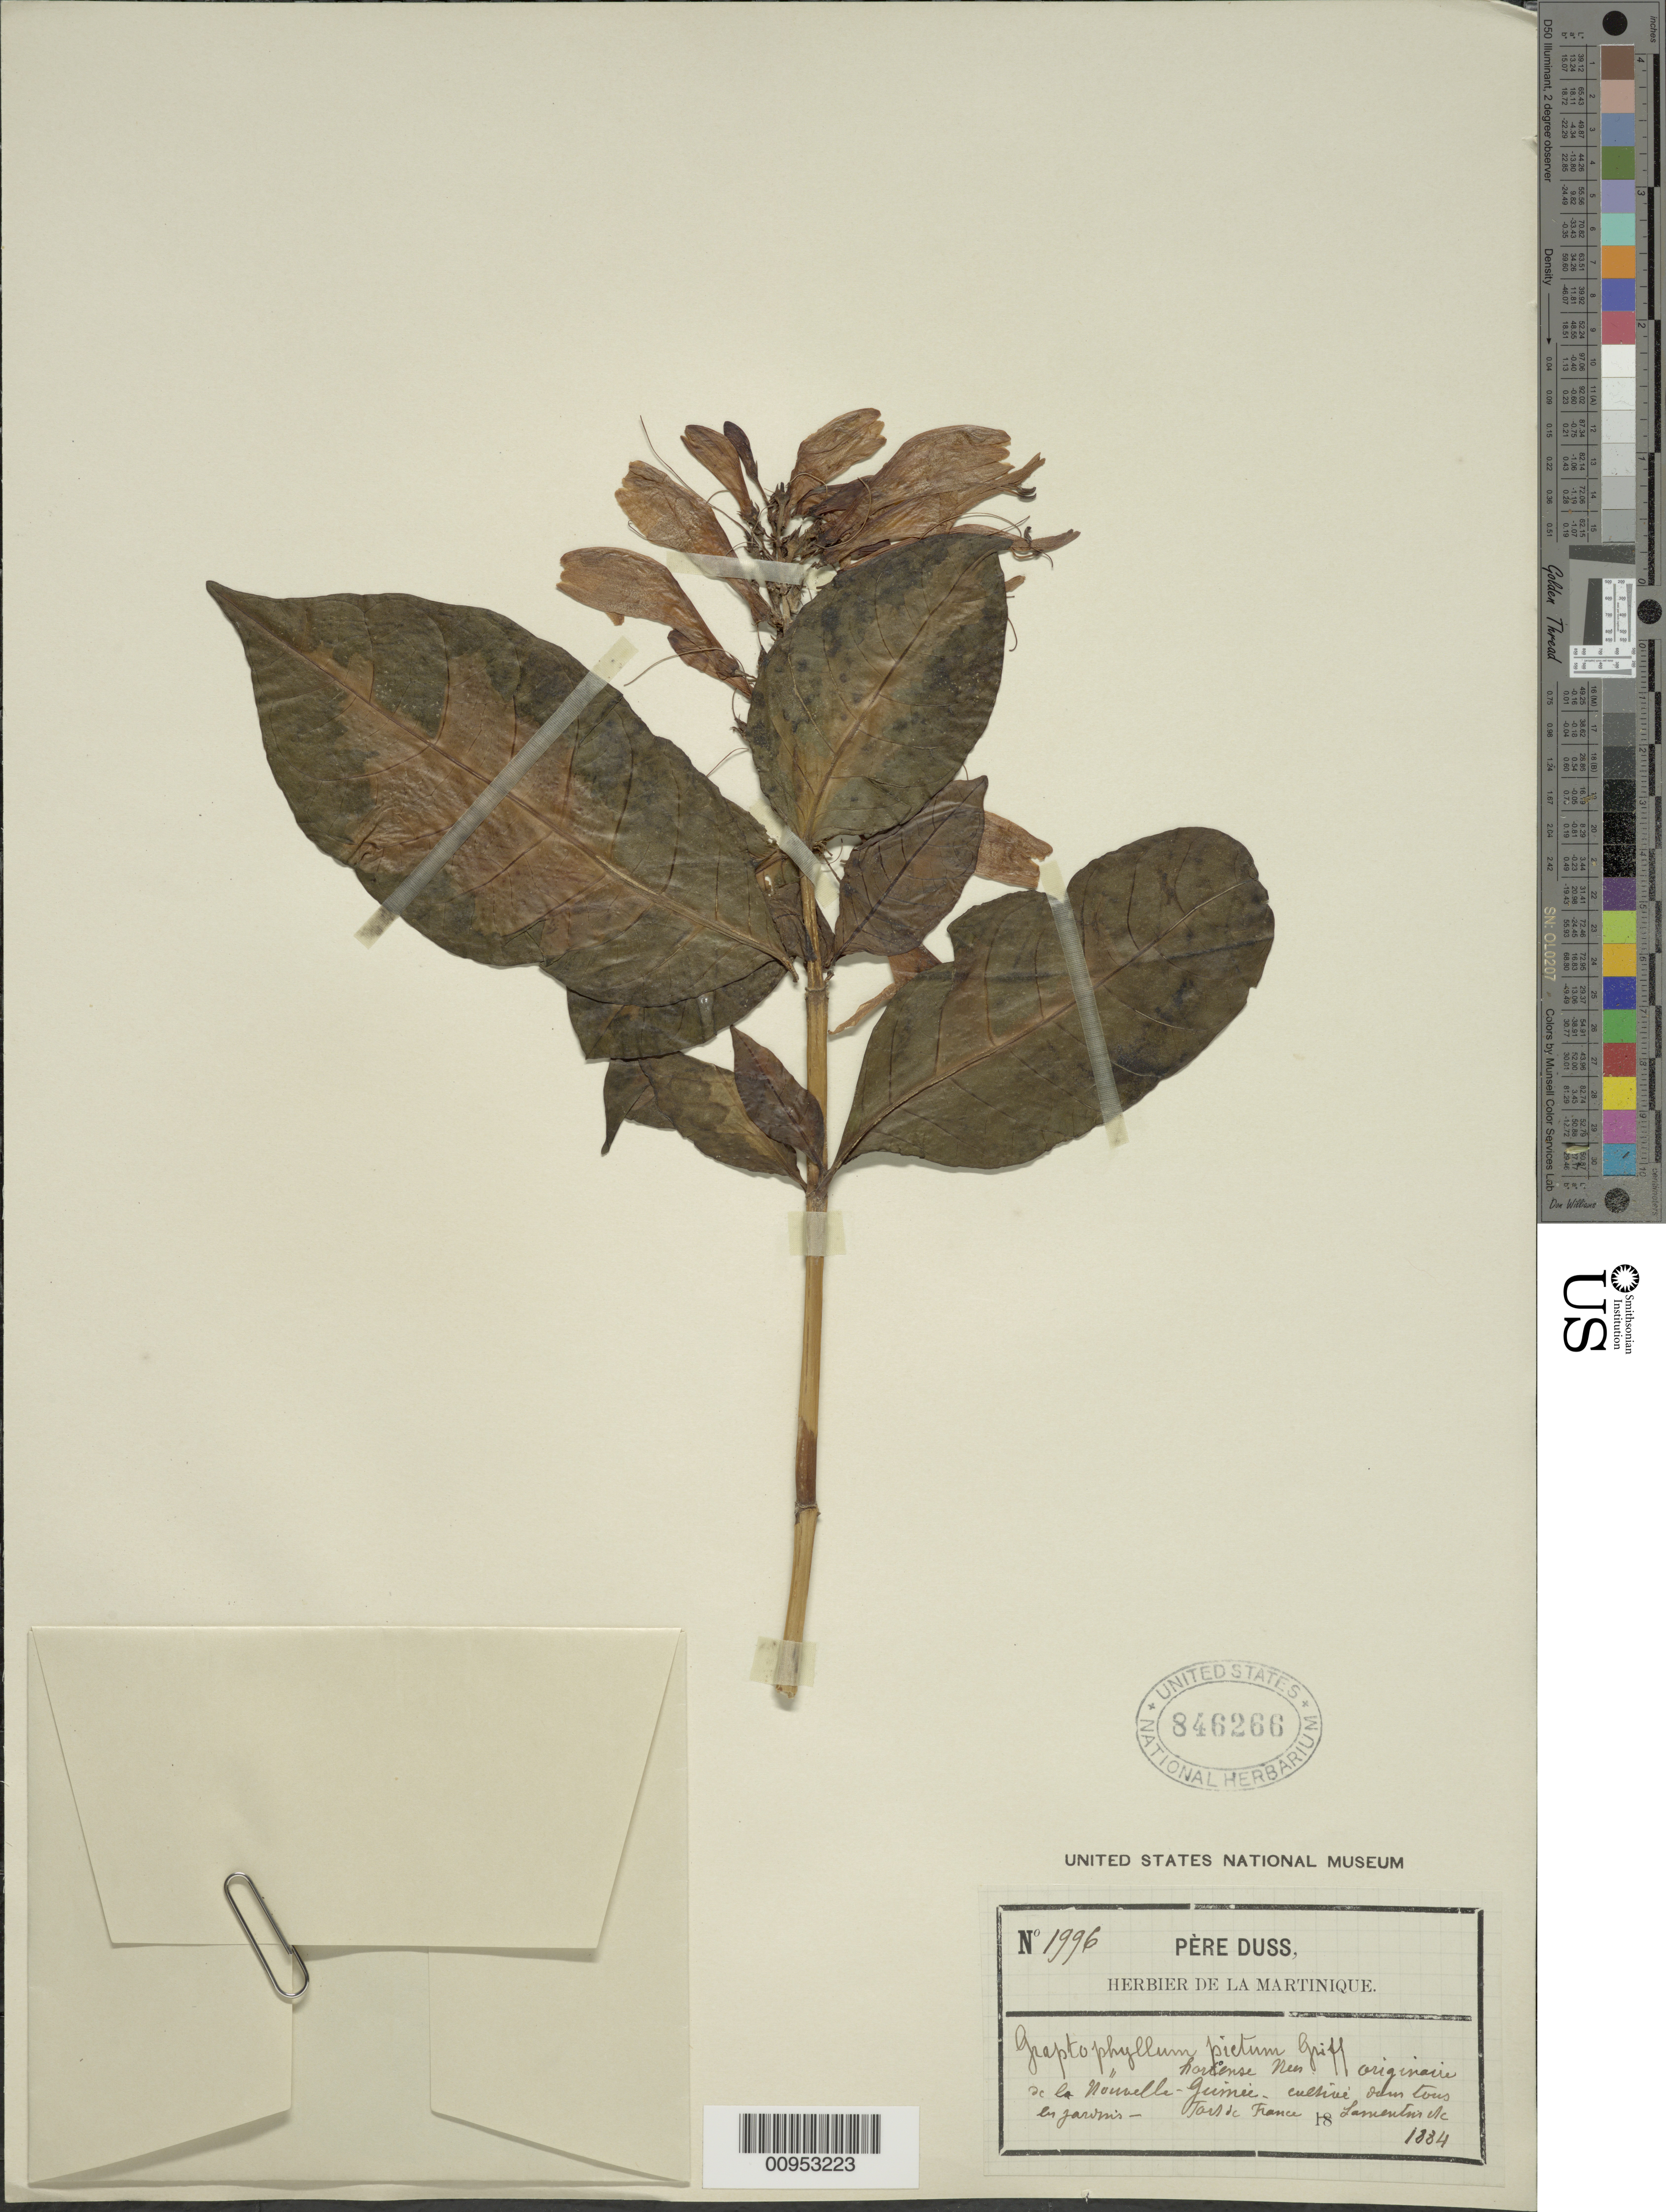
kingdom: Plantae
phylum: Tracheophyta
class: Magnoliopsida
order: Lamiales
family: Acanthaceae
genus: Graptophyllum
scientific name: Graptophyllum pictum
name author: (L.) Griff.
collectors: Père Duss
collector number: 1996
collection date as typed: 1884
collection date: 1884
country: Martinique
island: Martinique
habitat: En les jardins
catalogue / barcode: US 846266